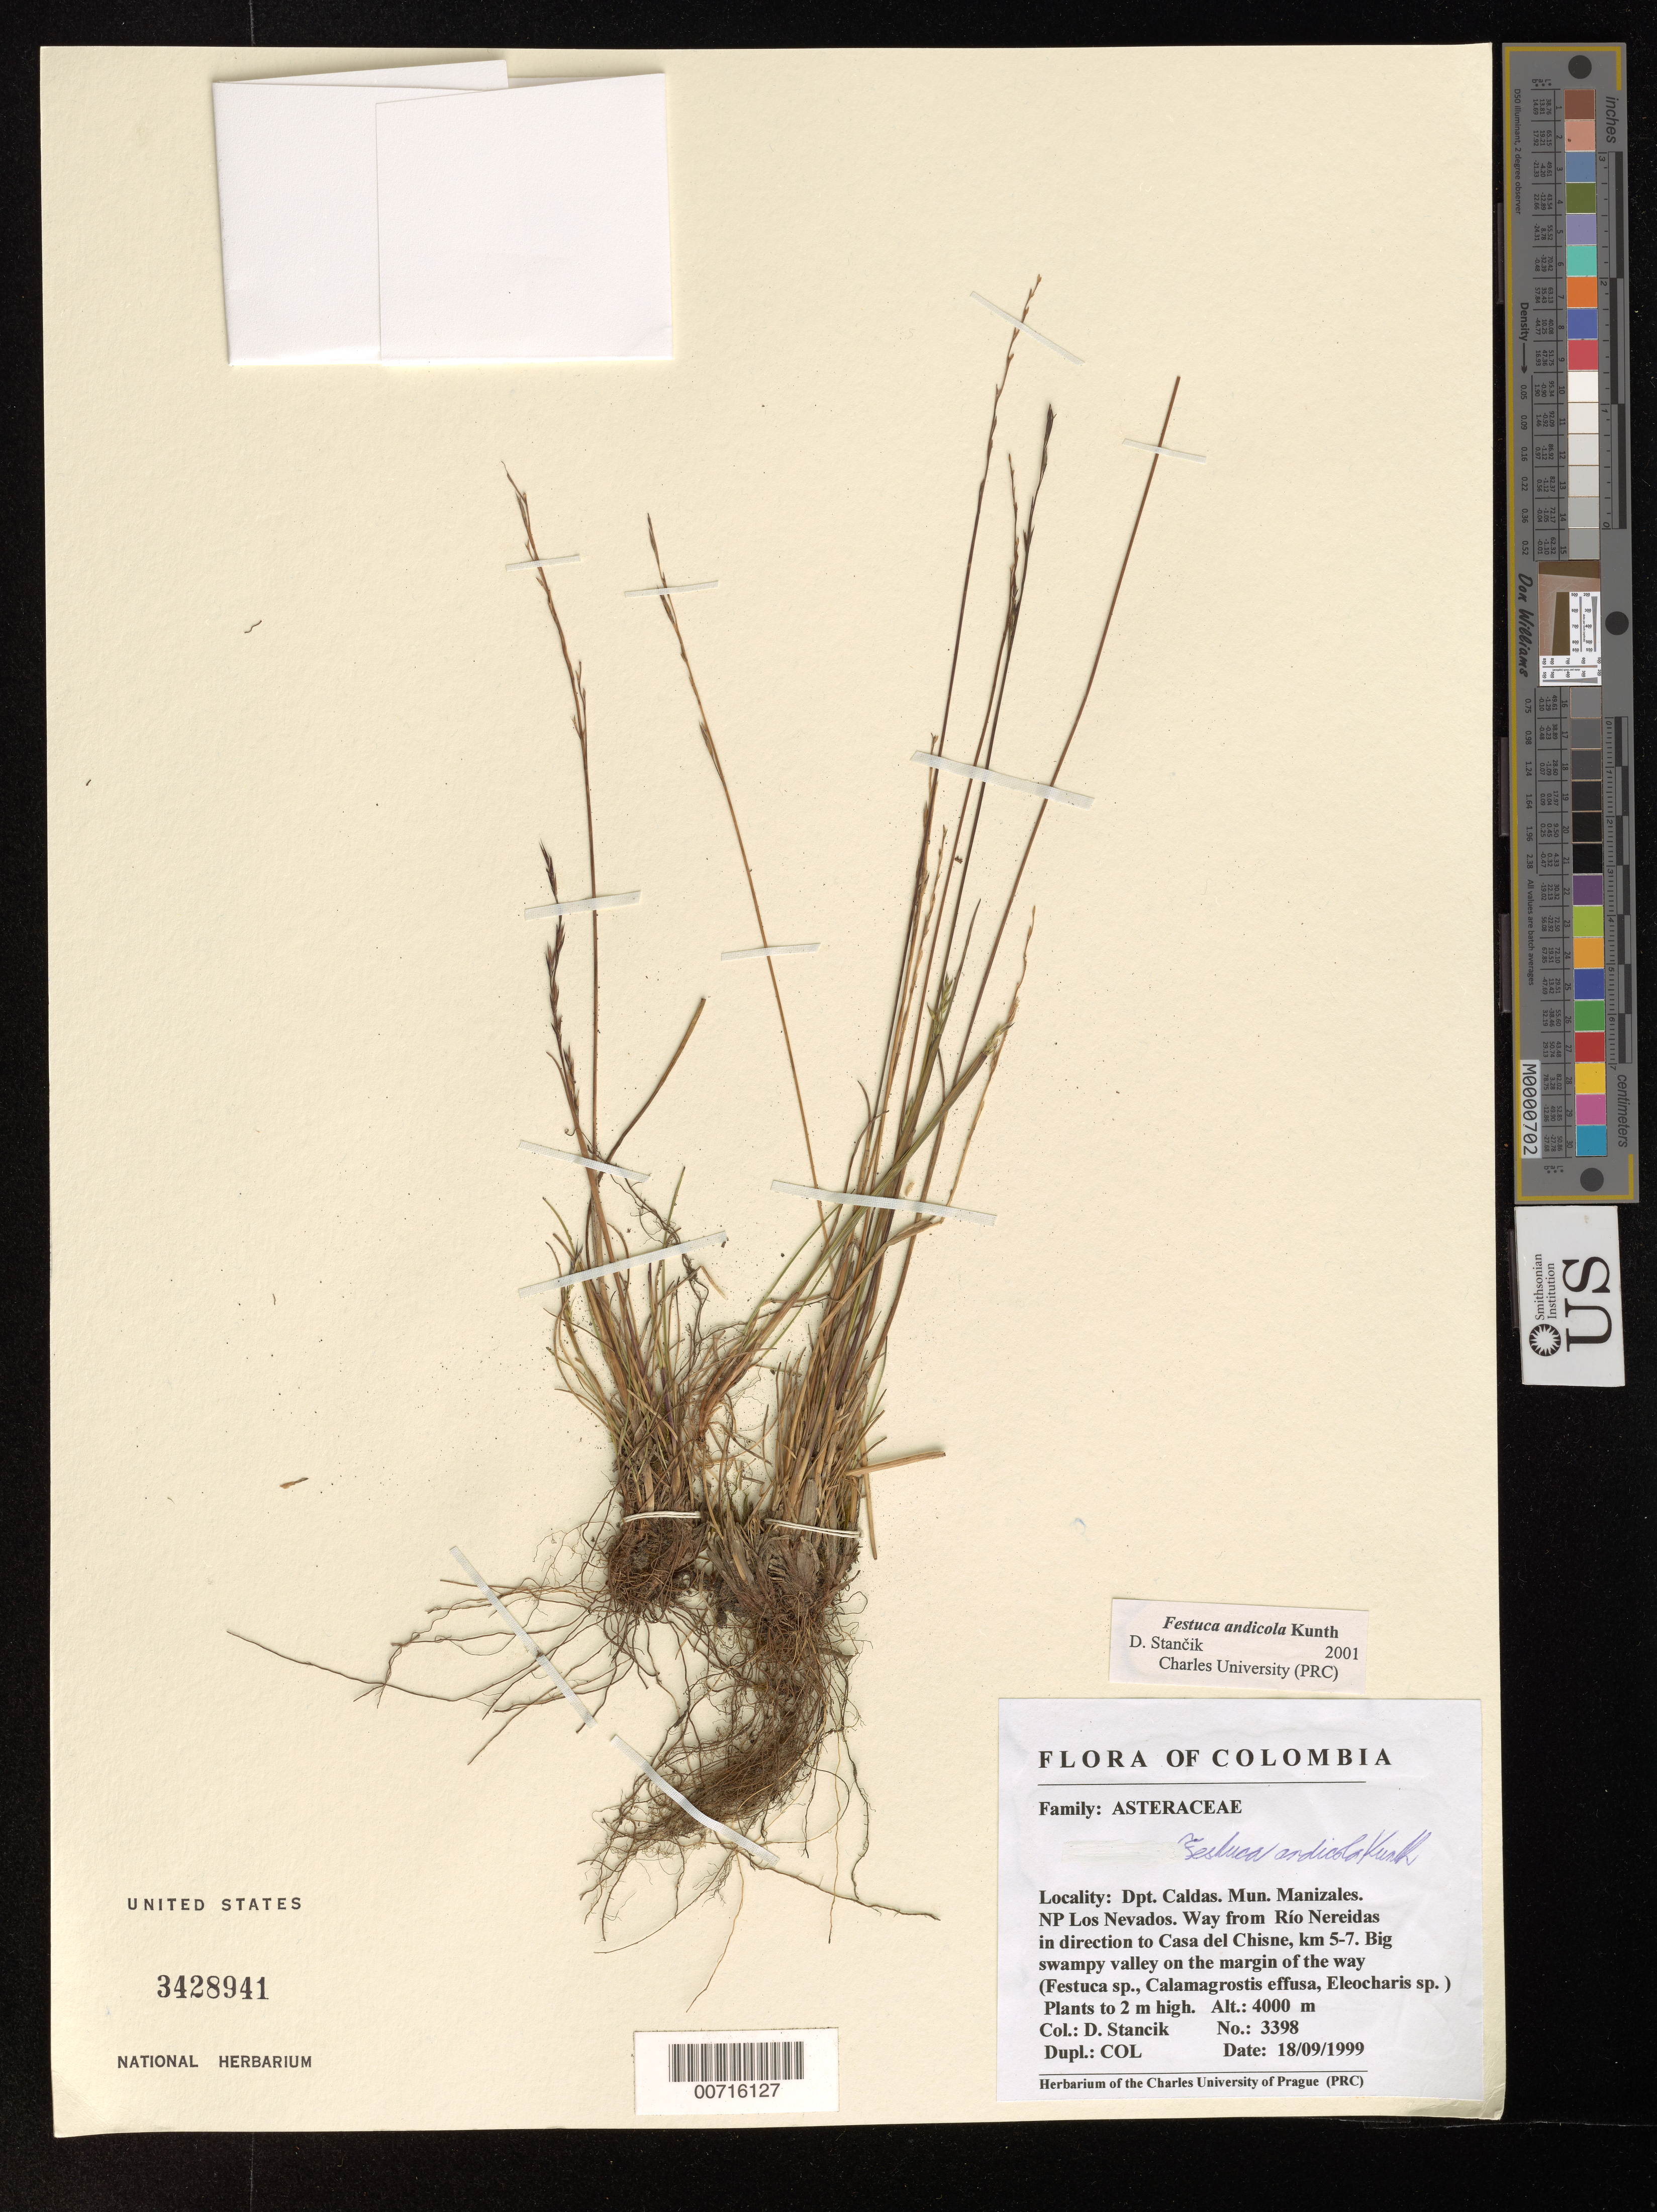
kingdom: Plantae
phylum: Tracheophyta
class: Liliopsida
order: Poales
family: Poaceae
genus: Festuca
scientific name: Festuca andicola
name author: Kunth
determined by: Stancik, D.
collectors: D. Stancik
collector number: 3398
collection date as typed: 18 Sep 2000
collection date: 2000-09-18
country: Colombia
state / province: Caldas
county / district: Manizales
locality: NP Los Nevados. Road from Rio Nereidas in direction of Casa del Chisne, km. 5-7.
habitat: Big swampy valley on the margins of the road. Festuca sp. Calamagrostis effusa, Eleocharis sp.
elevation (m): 4000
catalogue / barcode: US 3428941